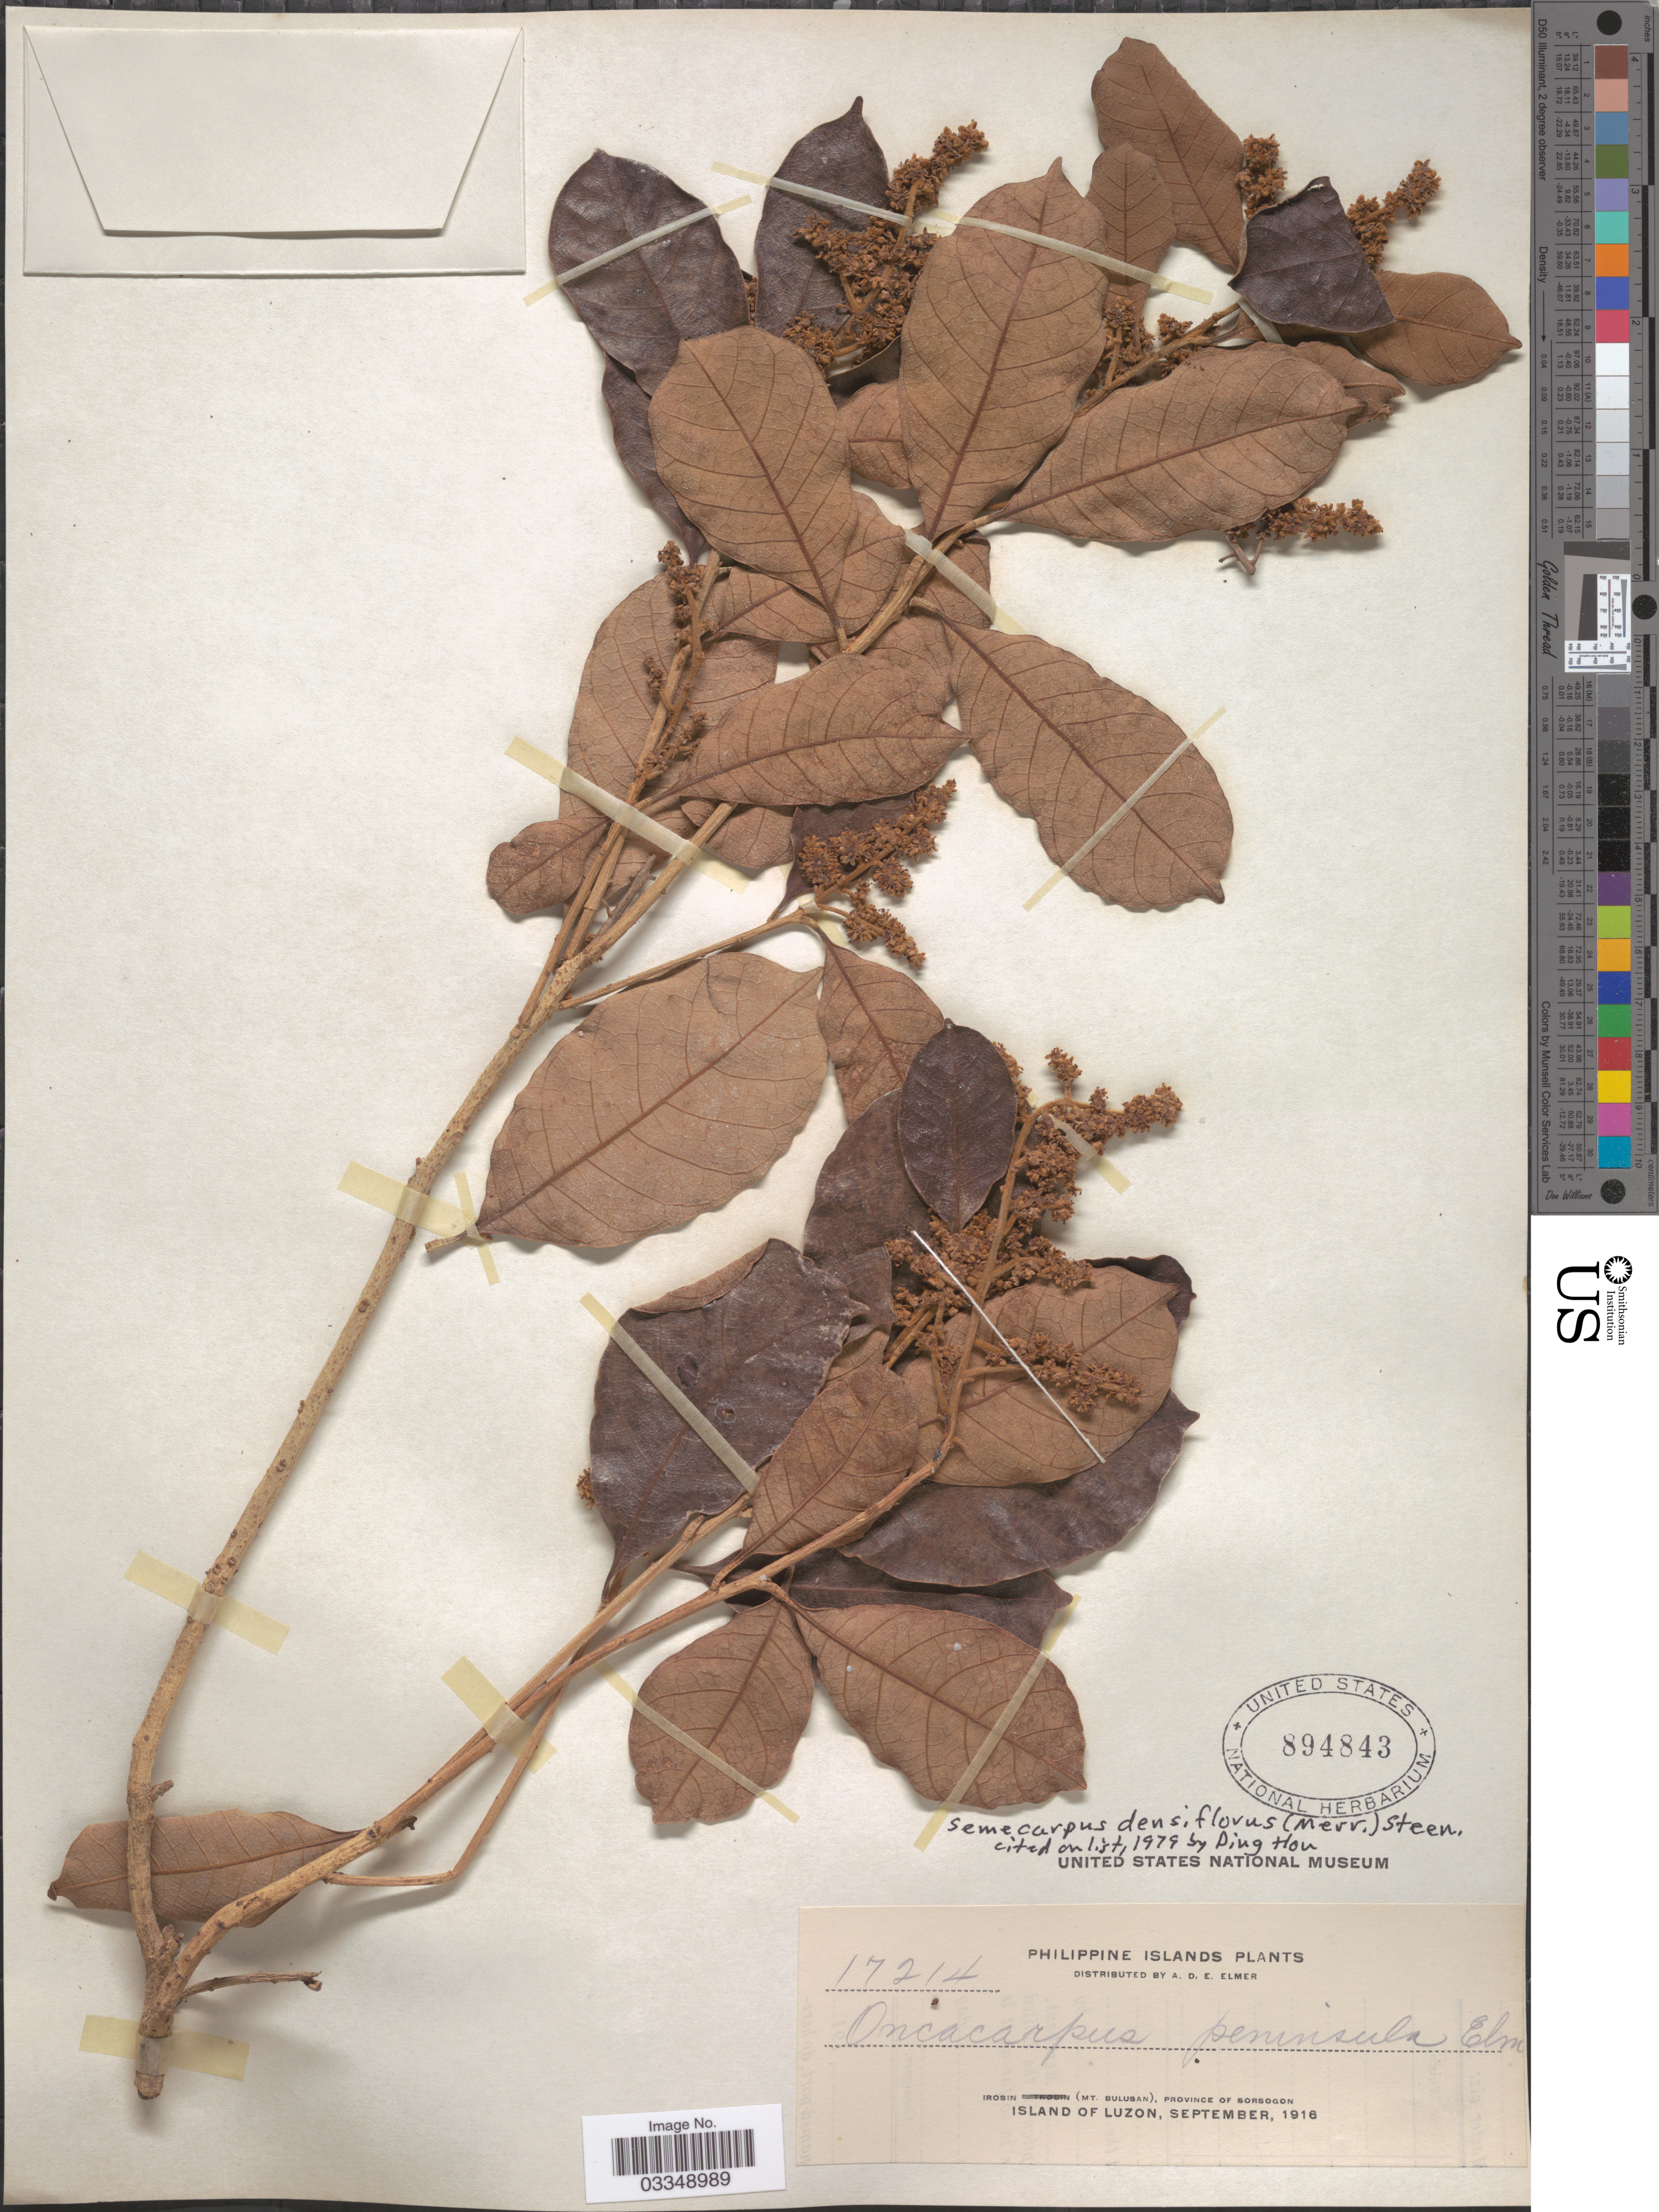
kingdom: Plantae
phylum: Tracheophyta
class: Magnoliopsida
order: Sapindales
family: Anacardiaceae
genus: Semecarpus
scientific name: Semecarpus densiflorus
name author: (Merr.) Steenis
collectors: A. D. E. Elmer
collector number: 17214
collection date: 1916-09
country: Philippines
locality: Philippine Islands. Irosin (Mt. Bulusan), Province of Sorsogon. Island of Luzon.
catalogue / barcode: US 894843